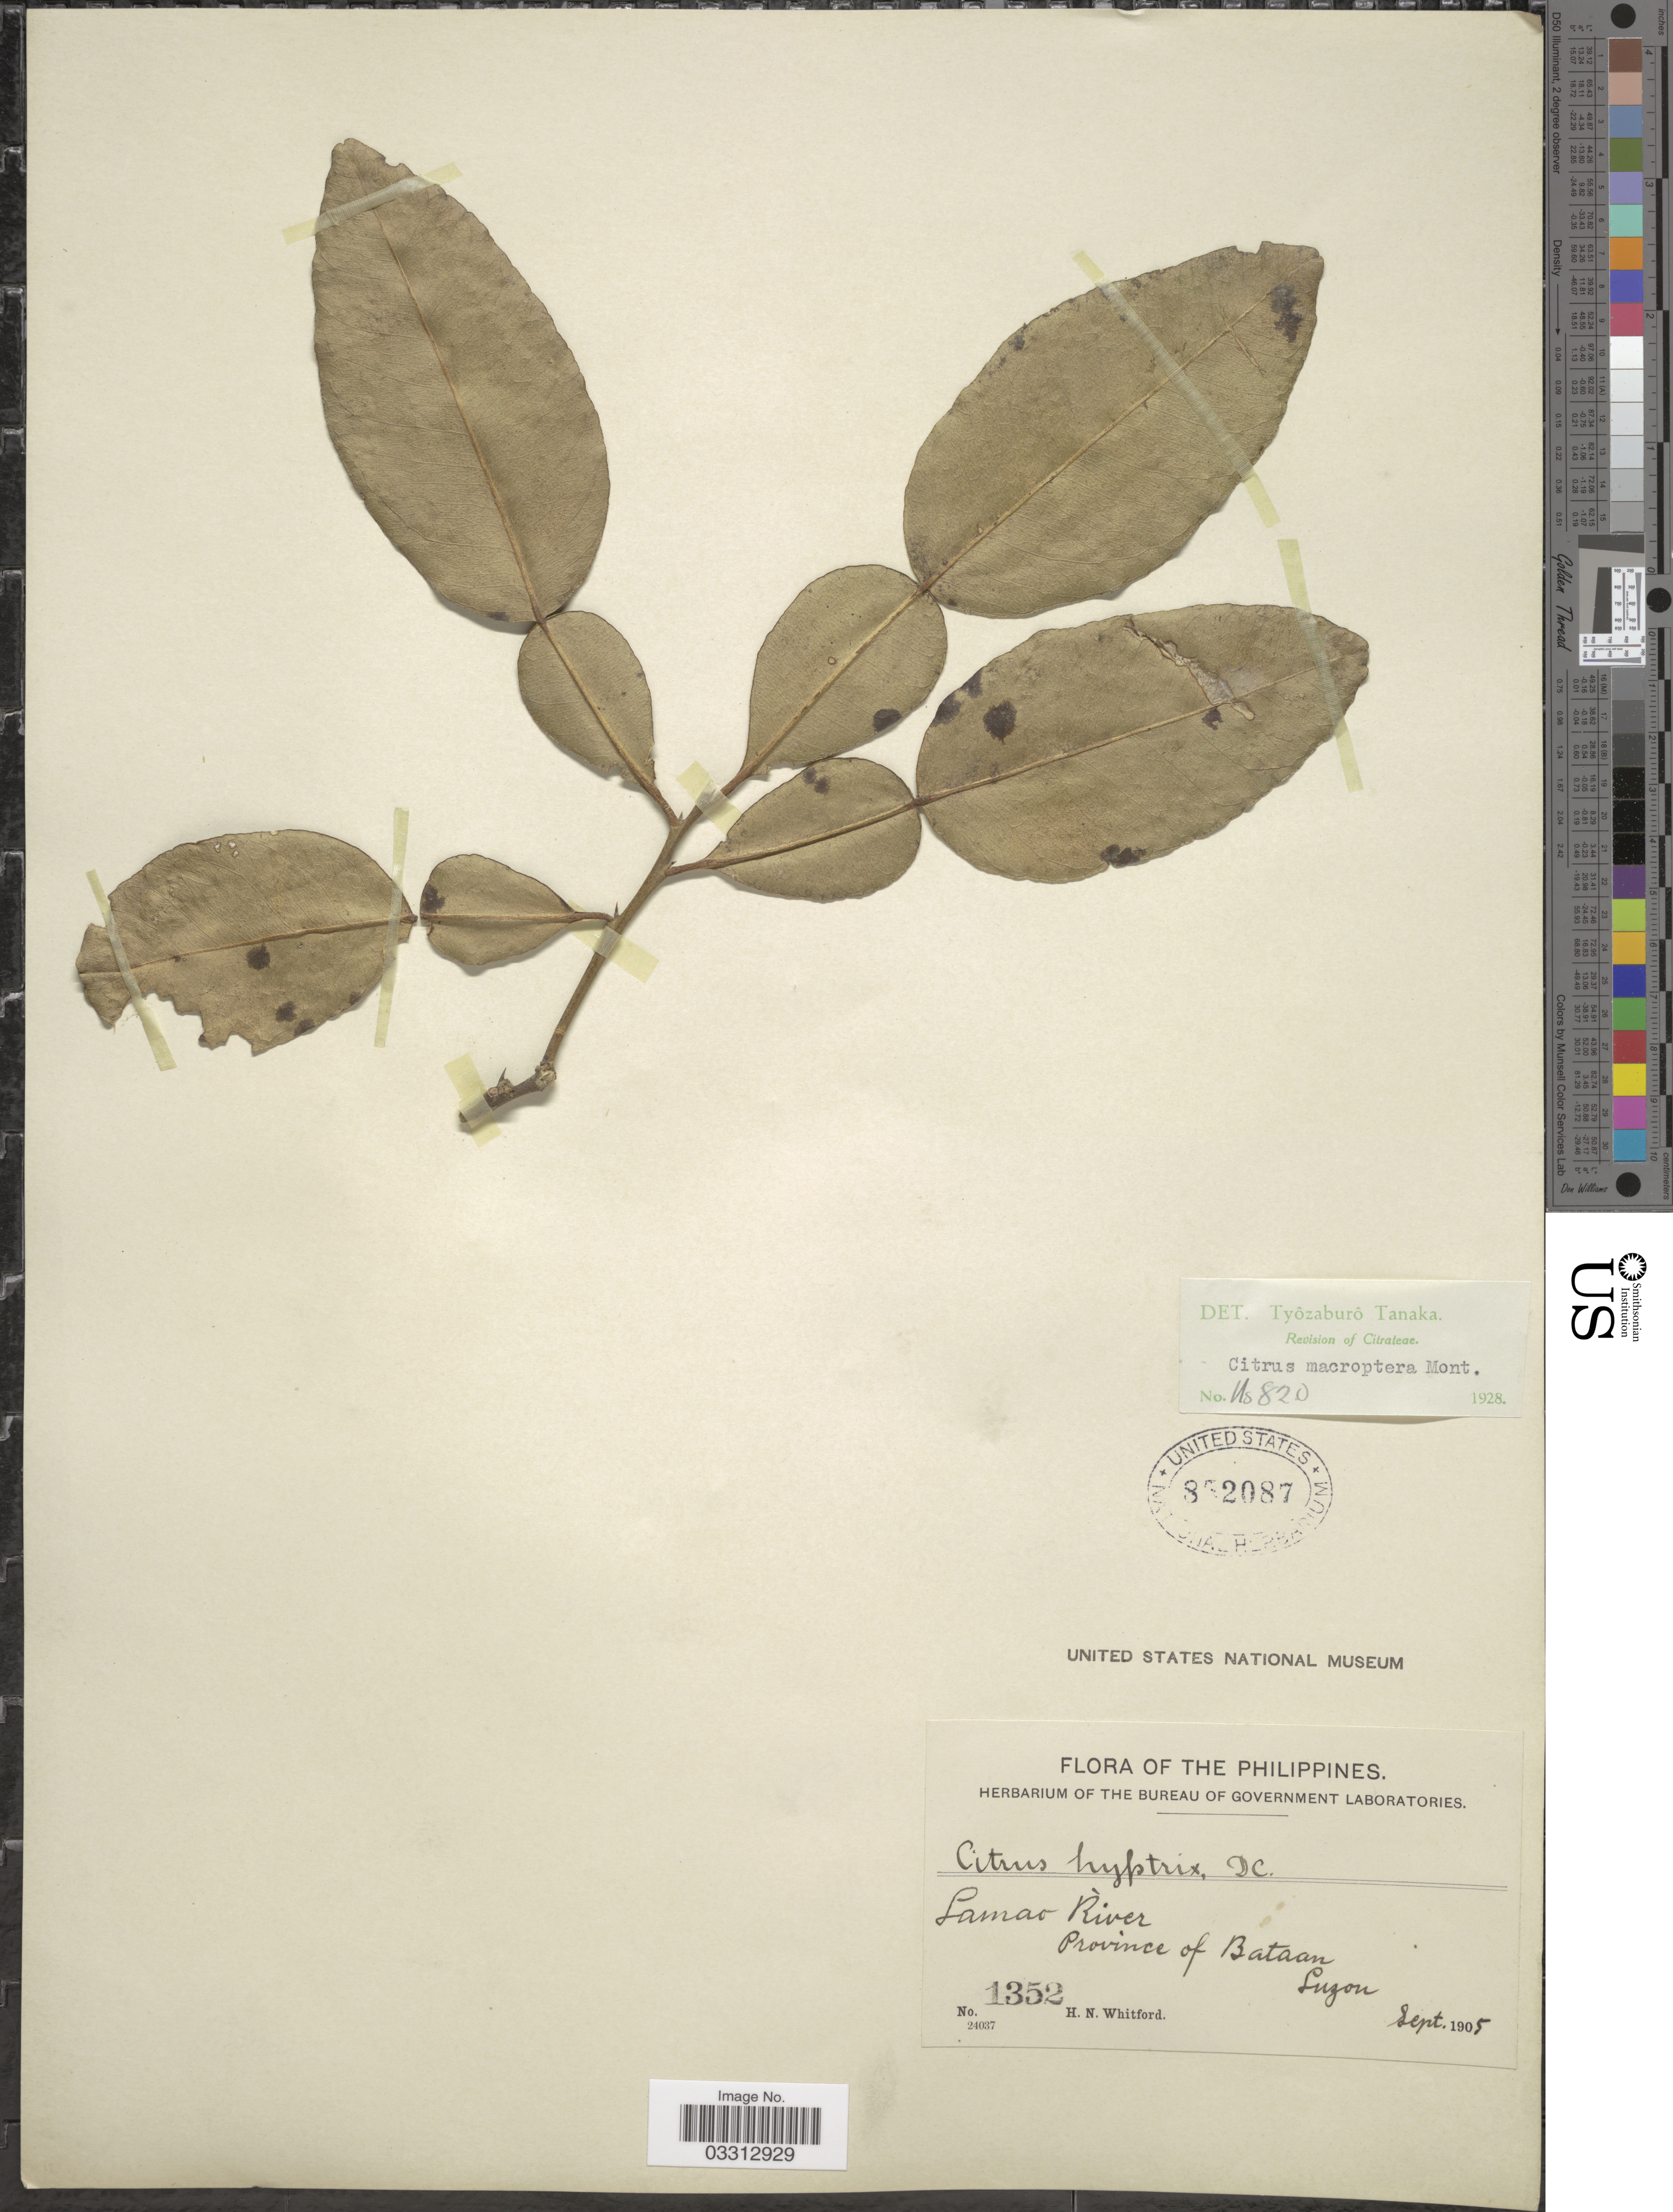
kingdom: Plantae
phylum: Tracheophyta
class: Magnoliopsida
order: Sapindales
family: Rutaceae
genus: Citrus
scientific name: Citrus macroptera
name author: Montrouz.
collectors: H. N. Whitford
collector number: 1352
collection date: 1905-09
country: Philippines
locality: Lamao River. Province of Bataan. Luzon.